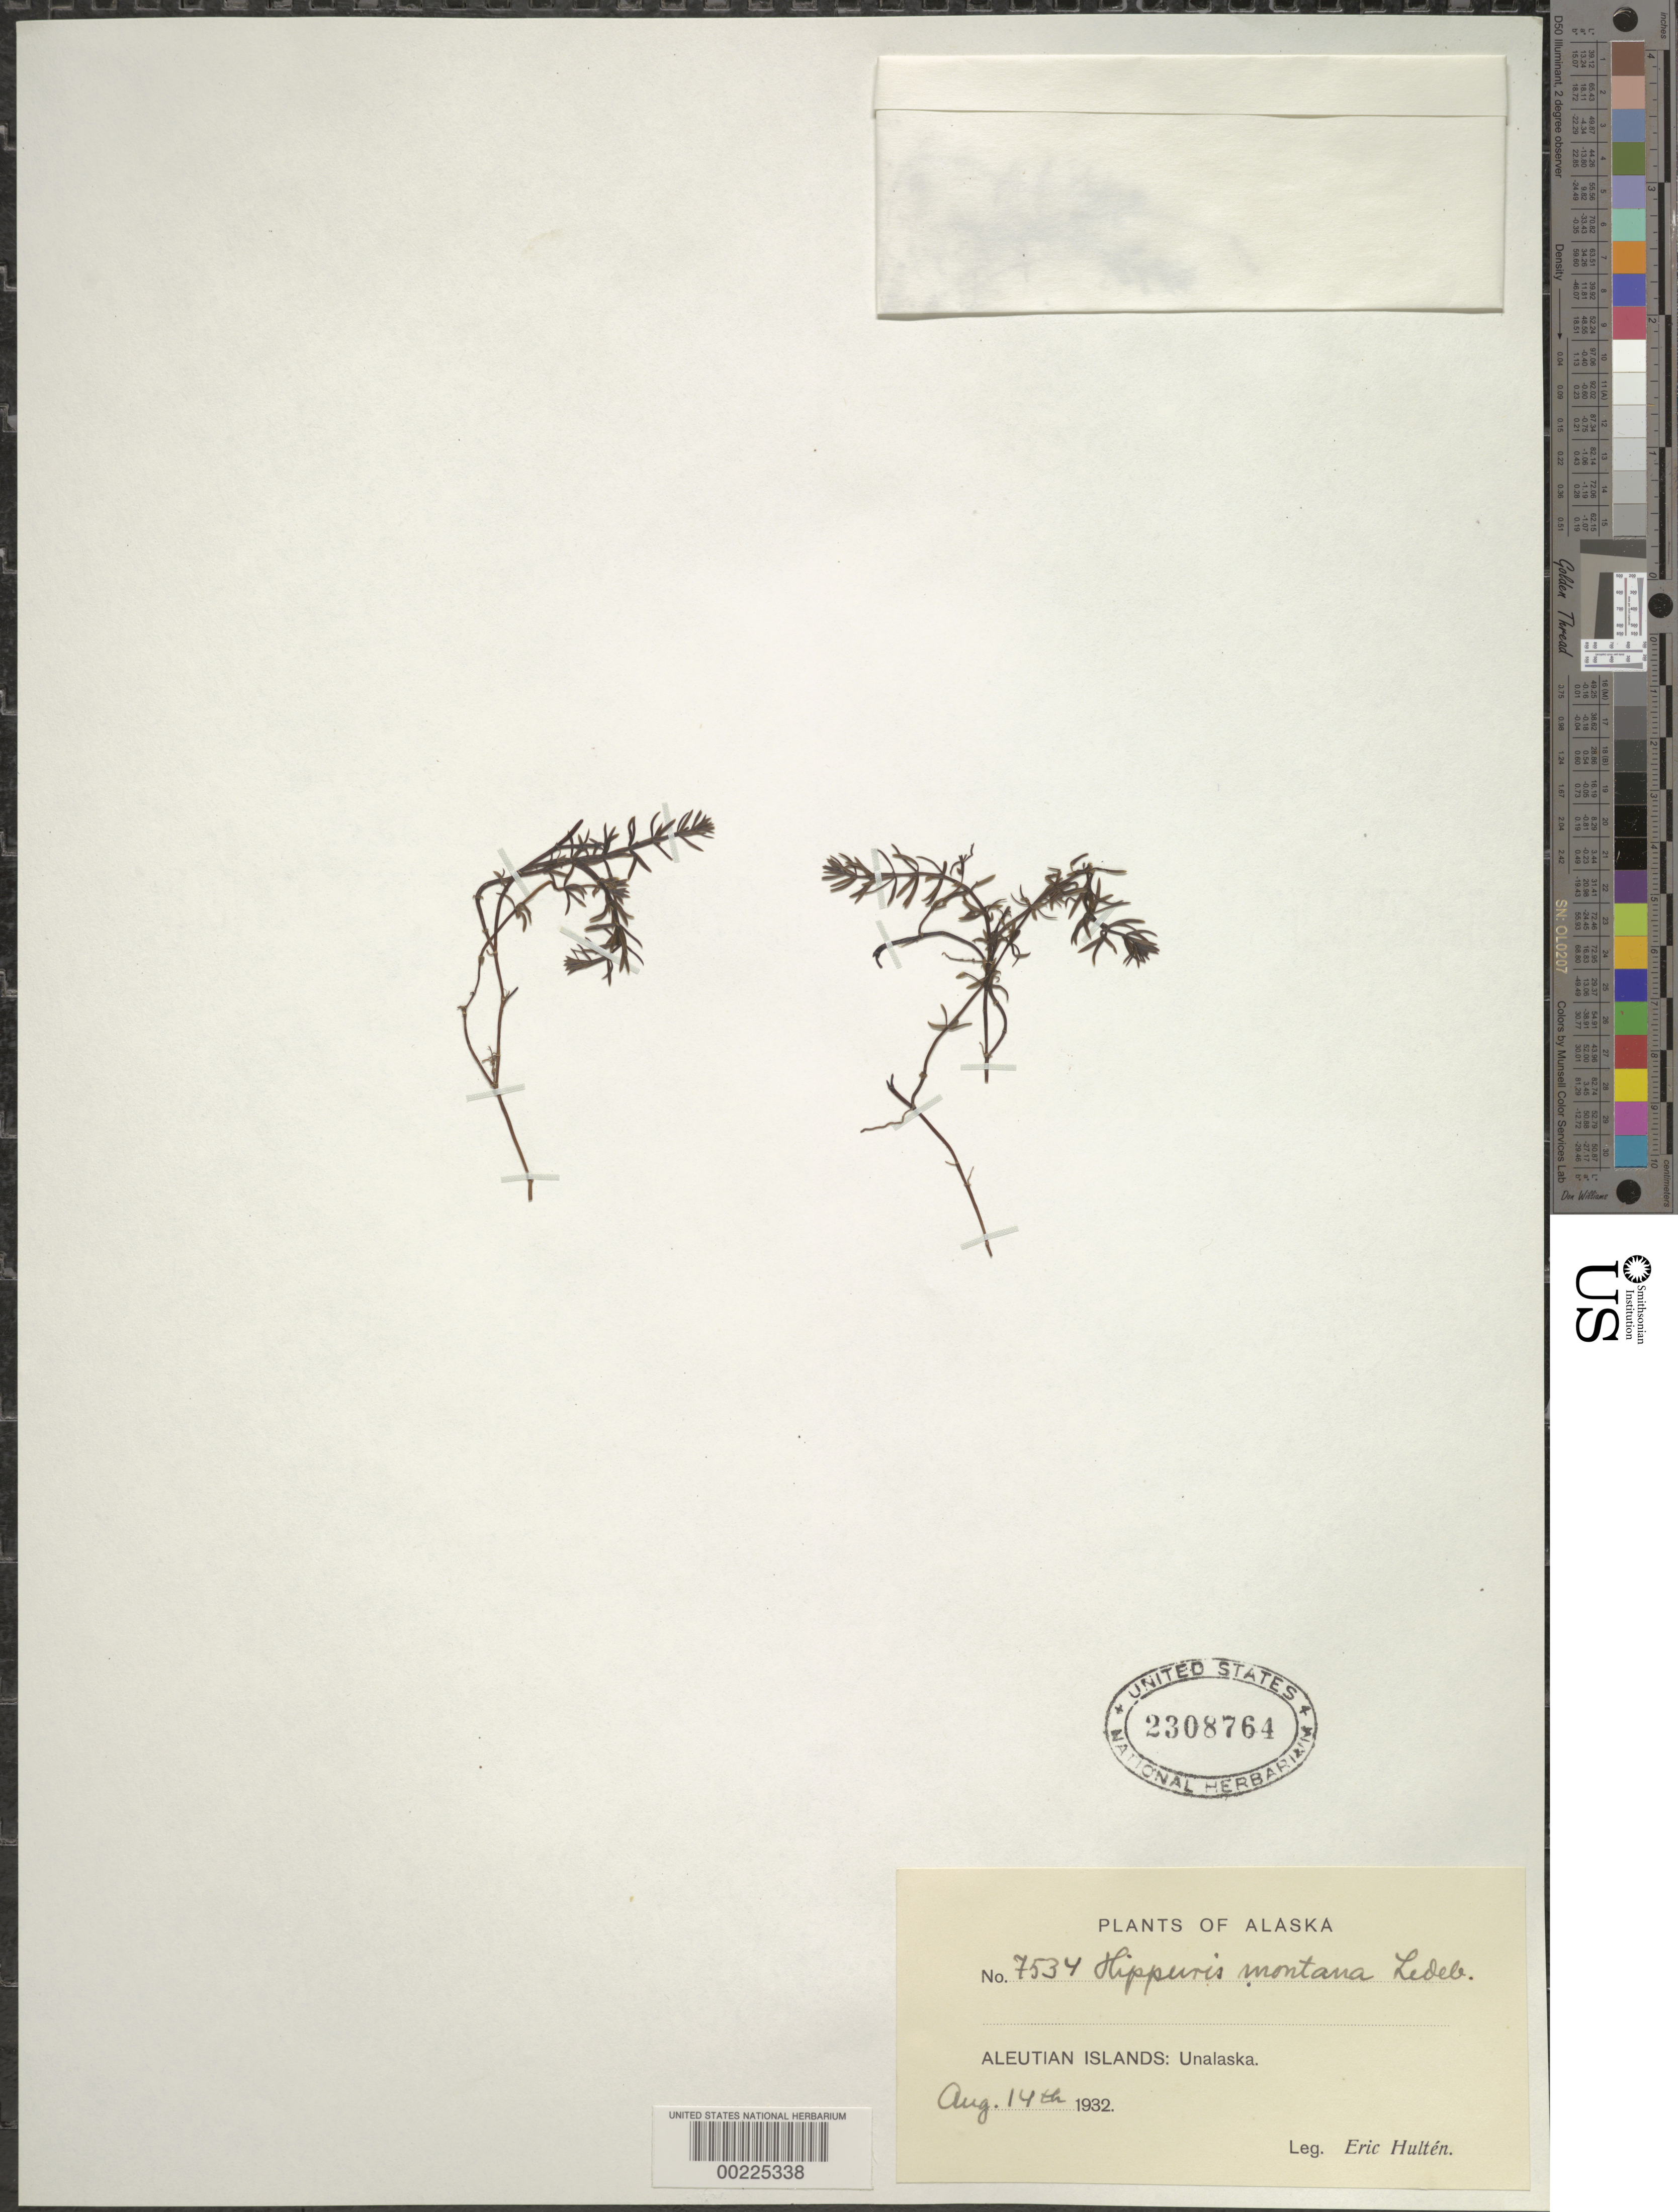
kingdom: Plantae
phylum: Tracheophyta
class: Magnoliopsida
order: Lamiales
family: Plantaginaceae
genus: Hippuris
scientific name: Hippuris montana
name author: Ledeb. ex Rchb.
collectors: E. G. Hultén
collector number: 7534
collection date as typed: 14 Aug 1932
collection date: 1932-08-14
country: United States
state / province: Alaska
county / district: Aleutians West Census Area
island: Unalaska Island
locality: Aleutian islands: unalaska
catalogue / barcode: US 2308764